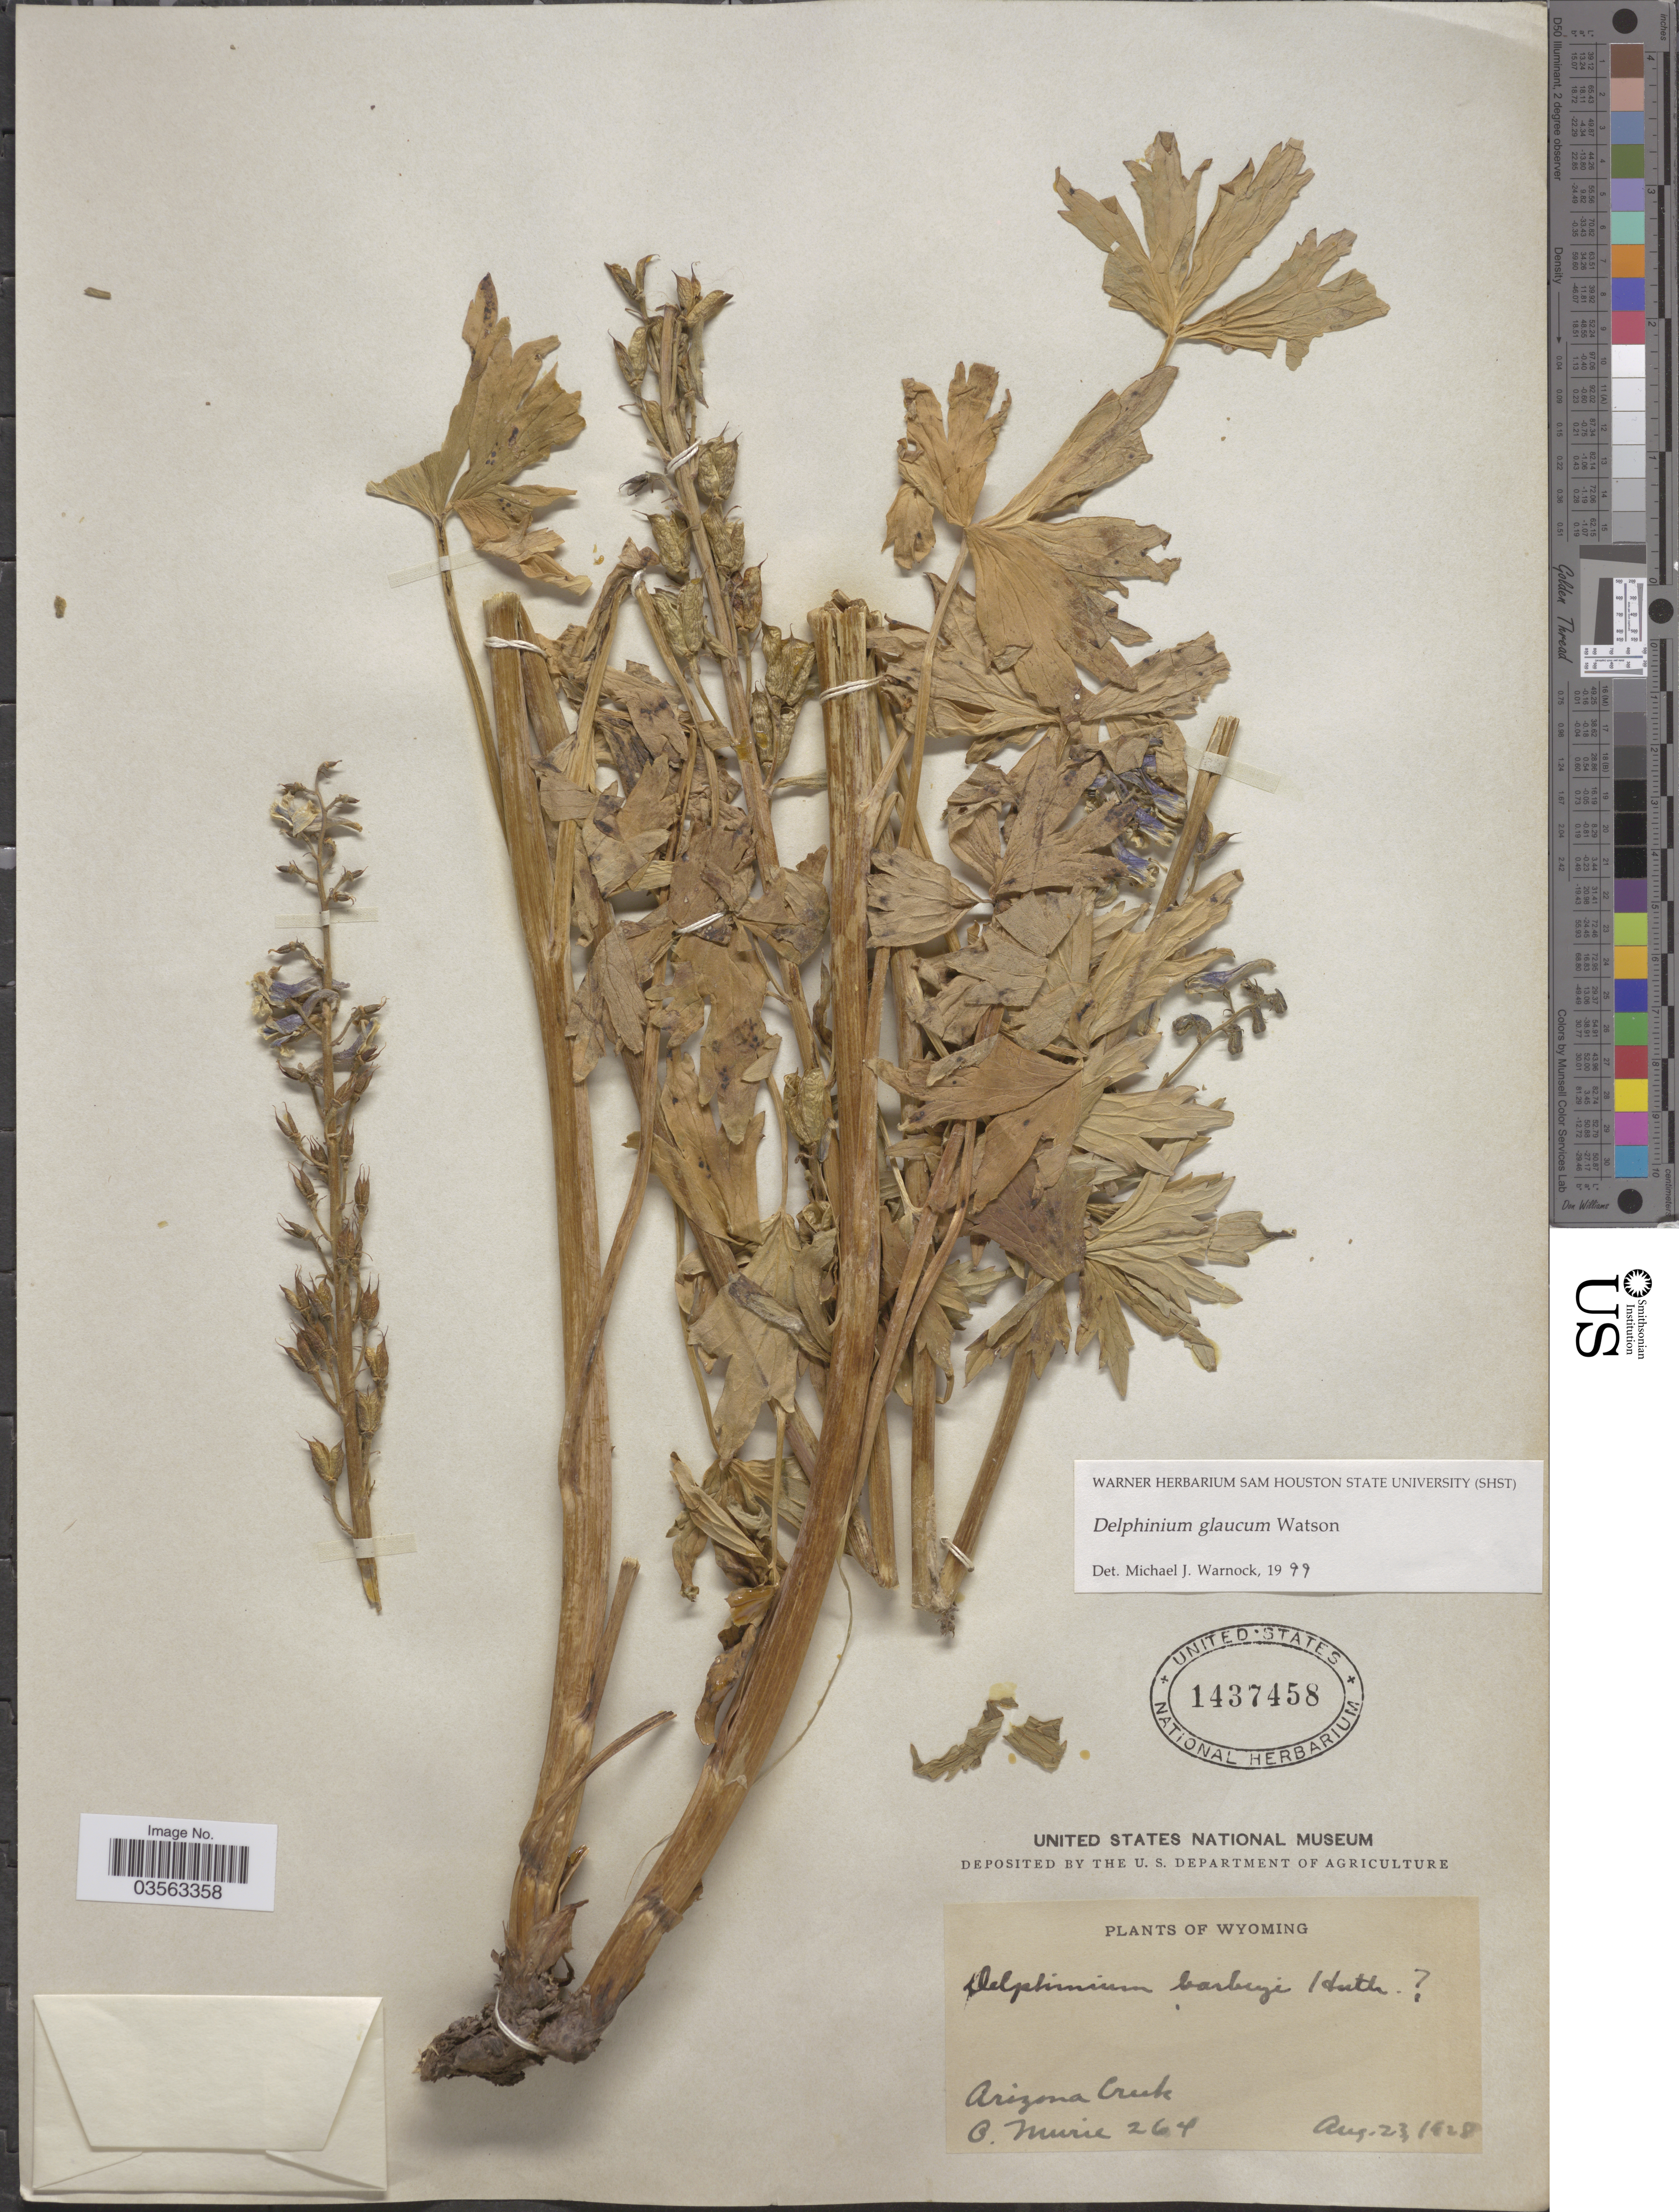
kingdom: Plantae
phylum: Tracheophyta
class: Magnoliopsida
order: Ranunculales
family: Ranunculaceae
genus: Delphinium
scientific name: Delphinium glaucum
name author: S. Watson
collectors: O. Murie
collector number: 264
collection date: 1928-08-23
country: United States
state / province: Wyoming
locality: Arizona Creek.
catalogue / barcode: US 1437458